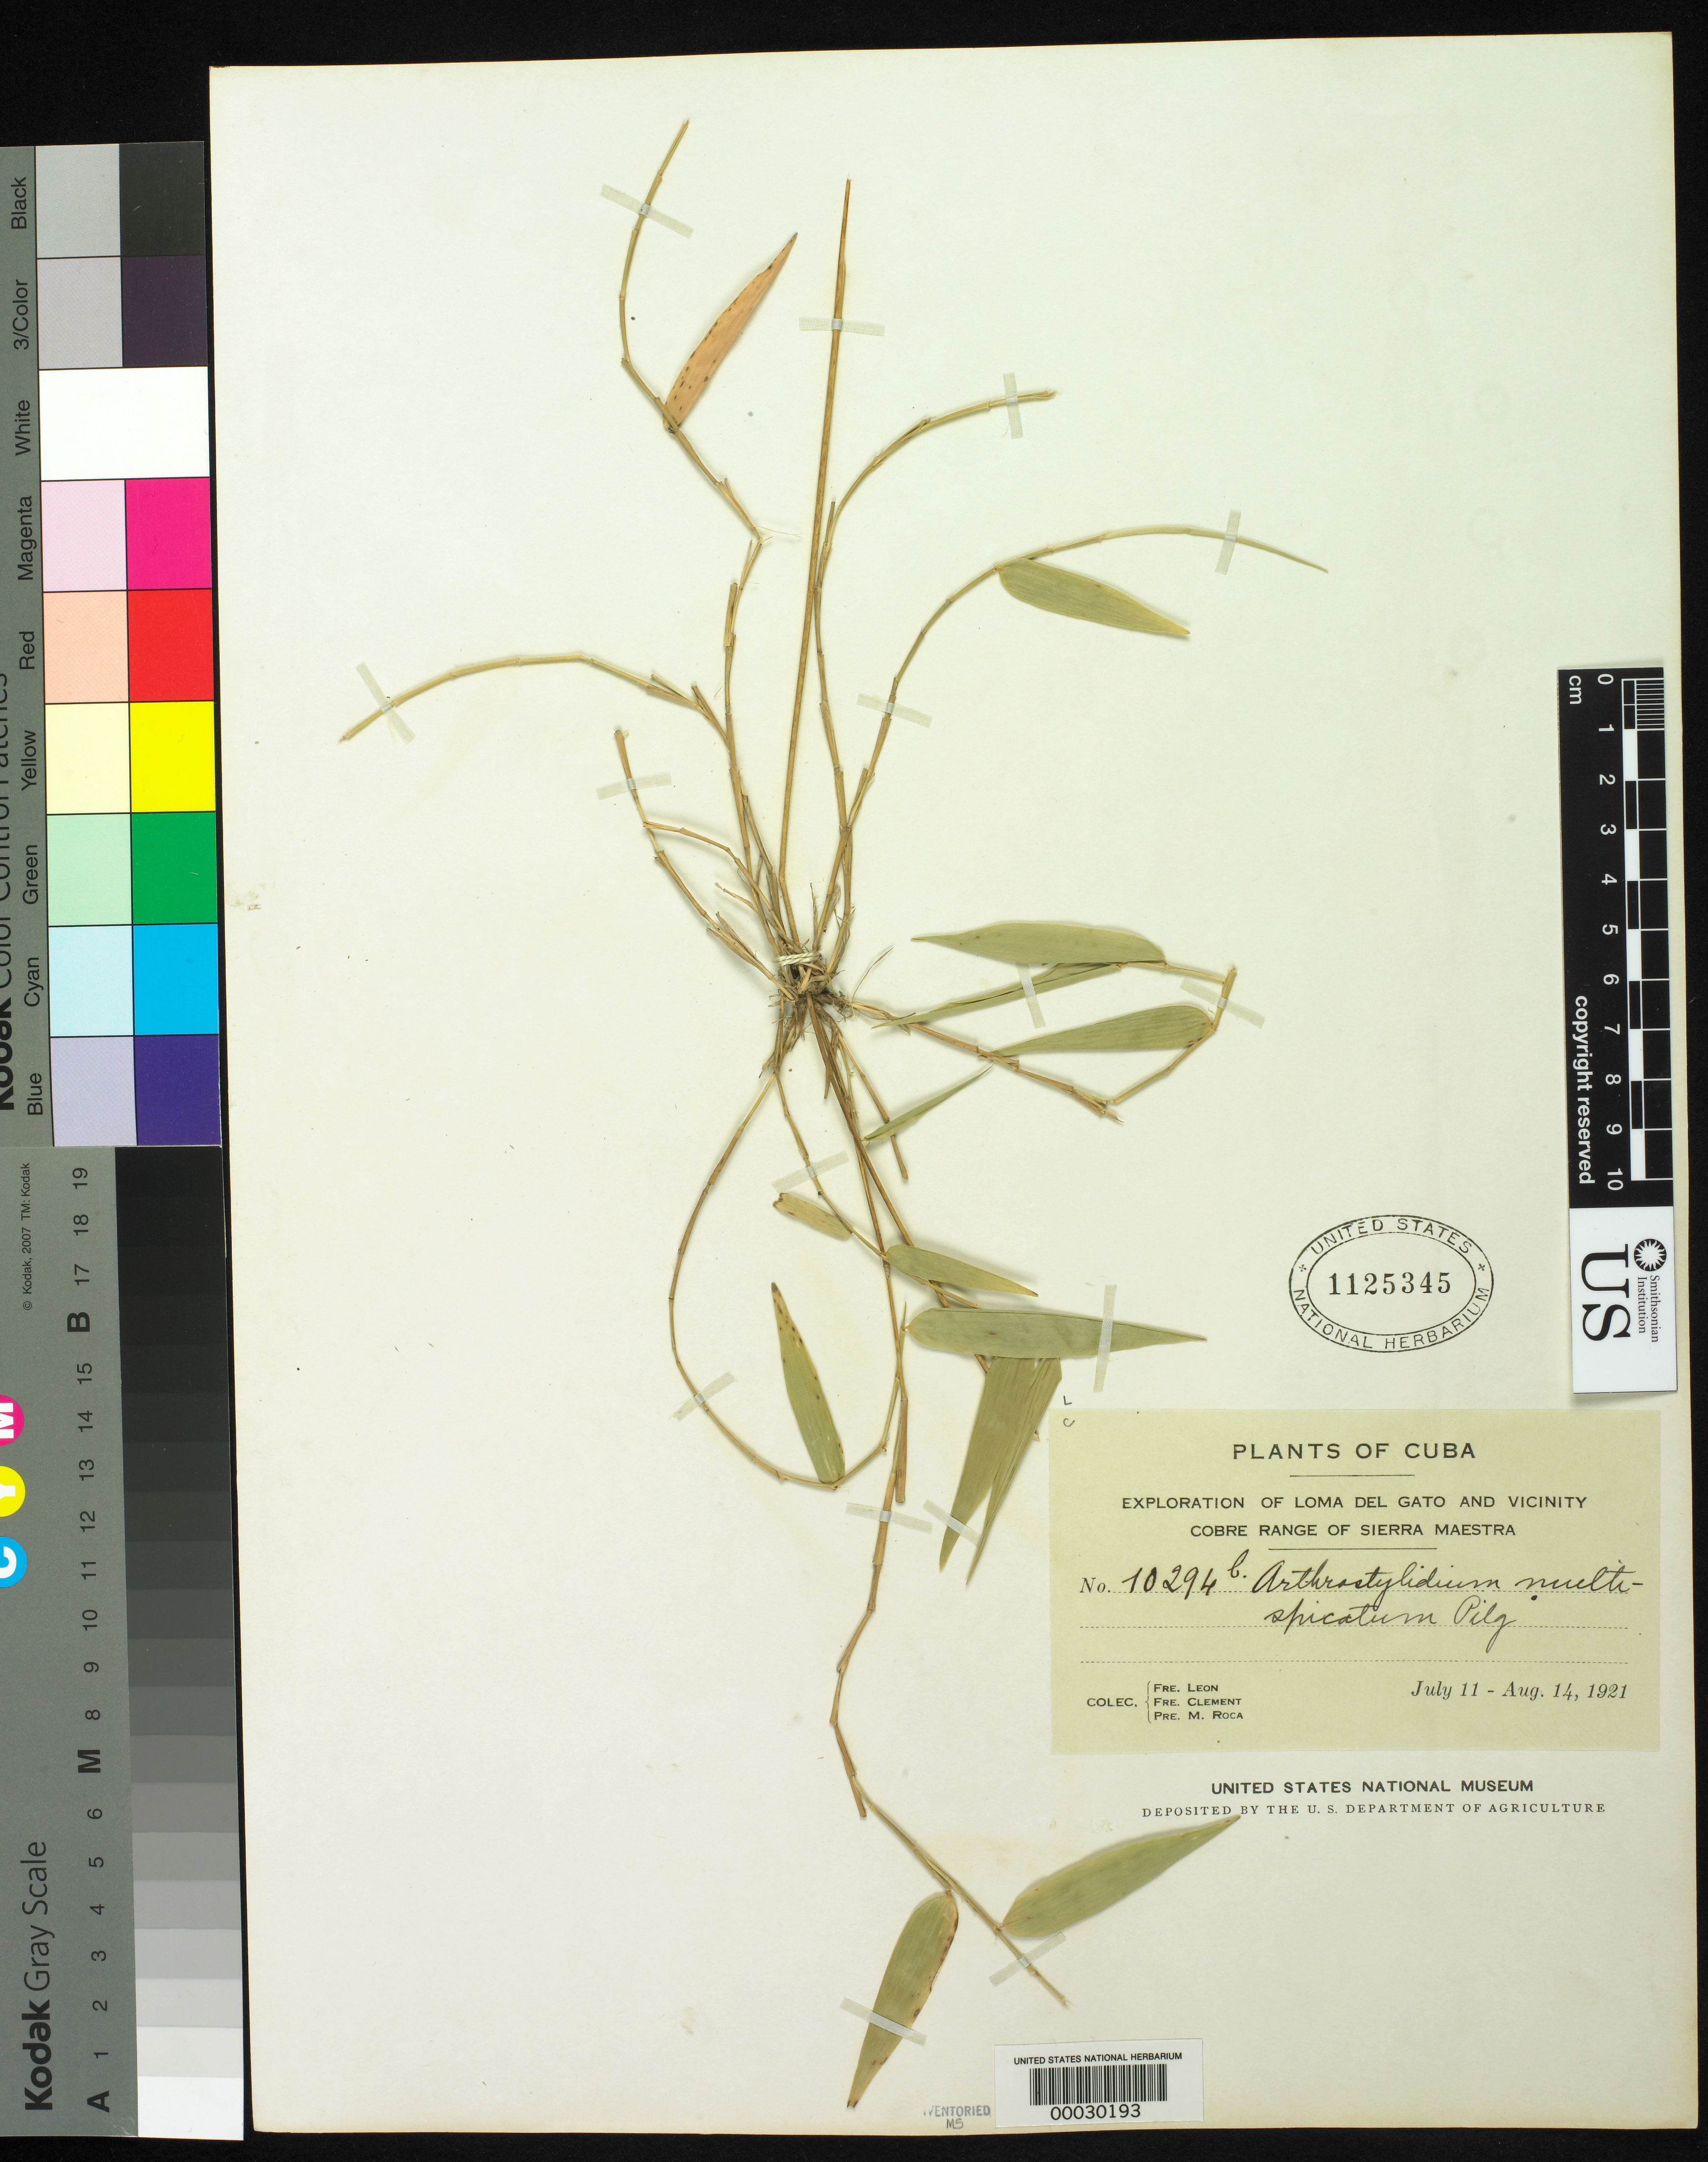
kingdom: Plantae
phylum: Tracheophyta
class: Liliopsida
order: Poales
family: Poaceae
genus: Arthrostylidium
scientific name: Arthrostylidium multispicatum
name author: Pilg. in Urb.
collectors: Bro. León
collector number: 10294 B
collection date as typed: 11 Jul 1921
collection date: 1921-07-11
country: Cuba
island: Greater Antilles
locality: Cobre Range, Sierra Maestra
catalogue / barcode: US 1125345